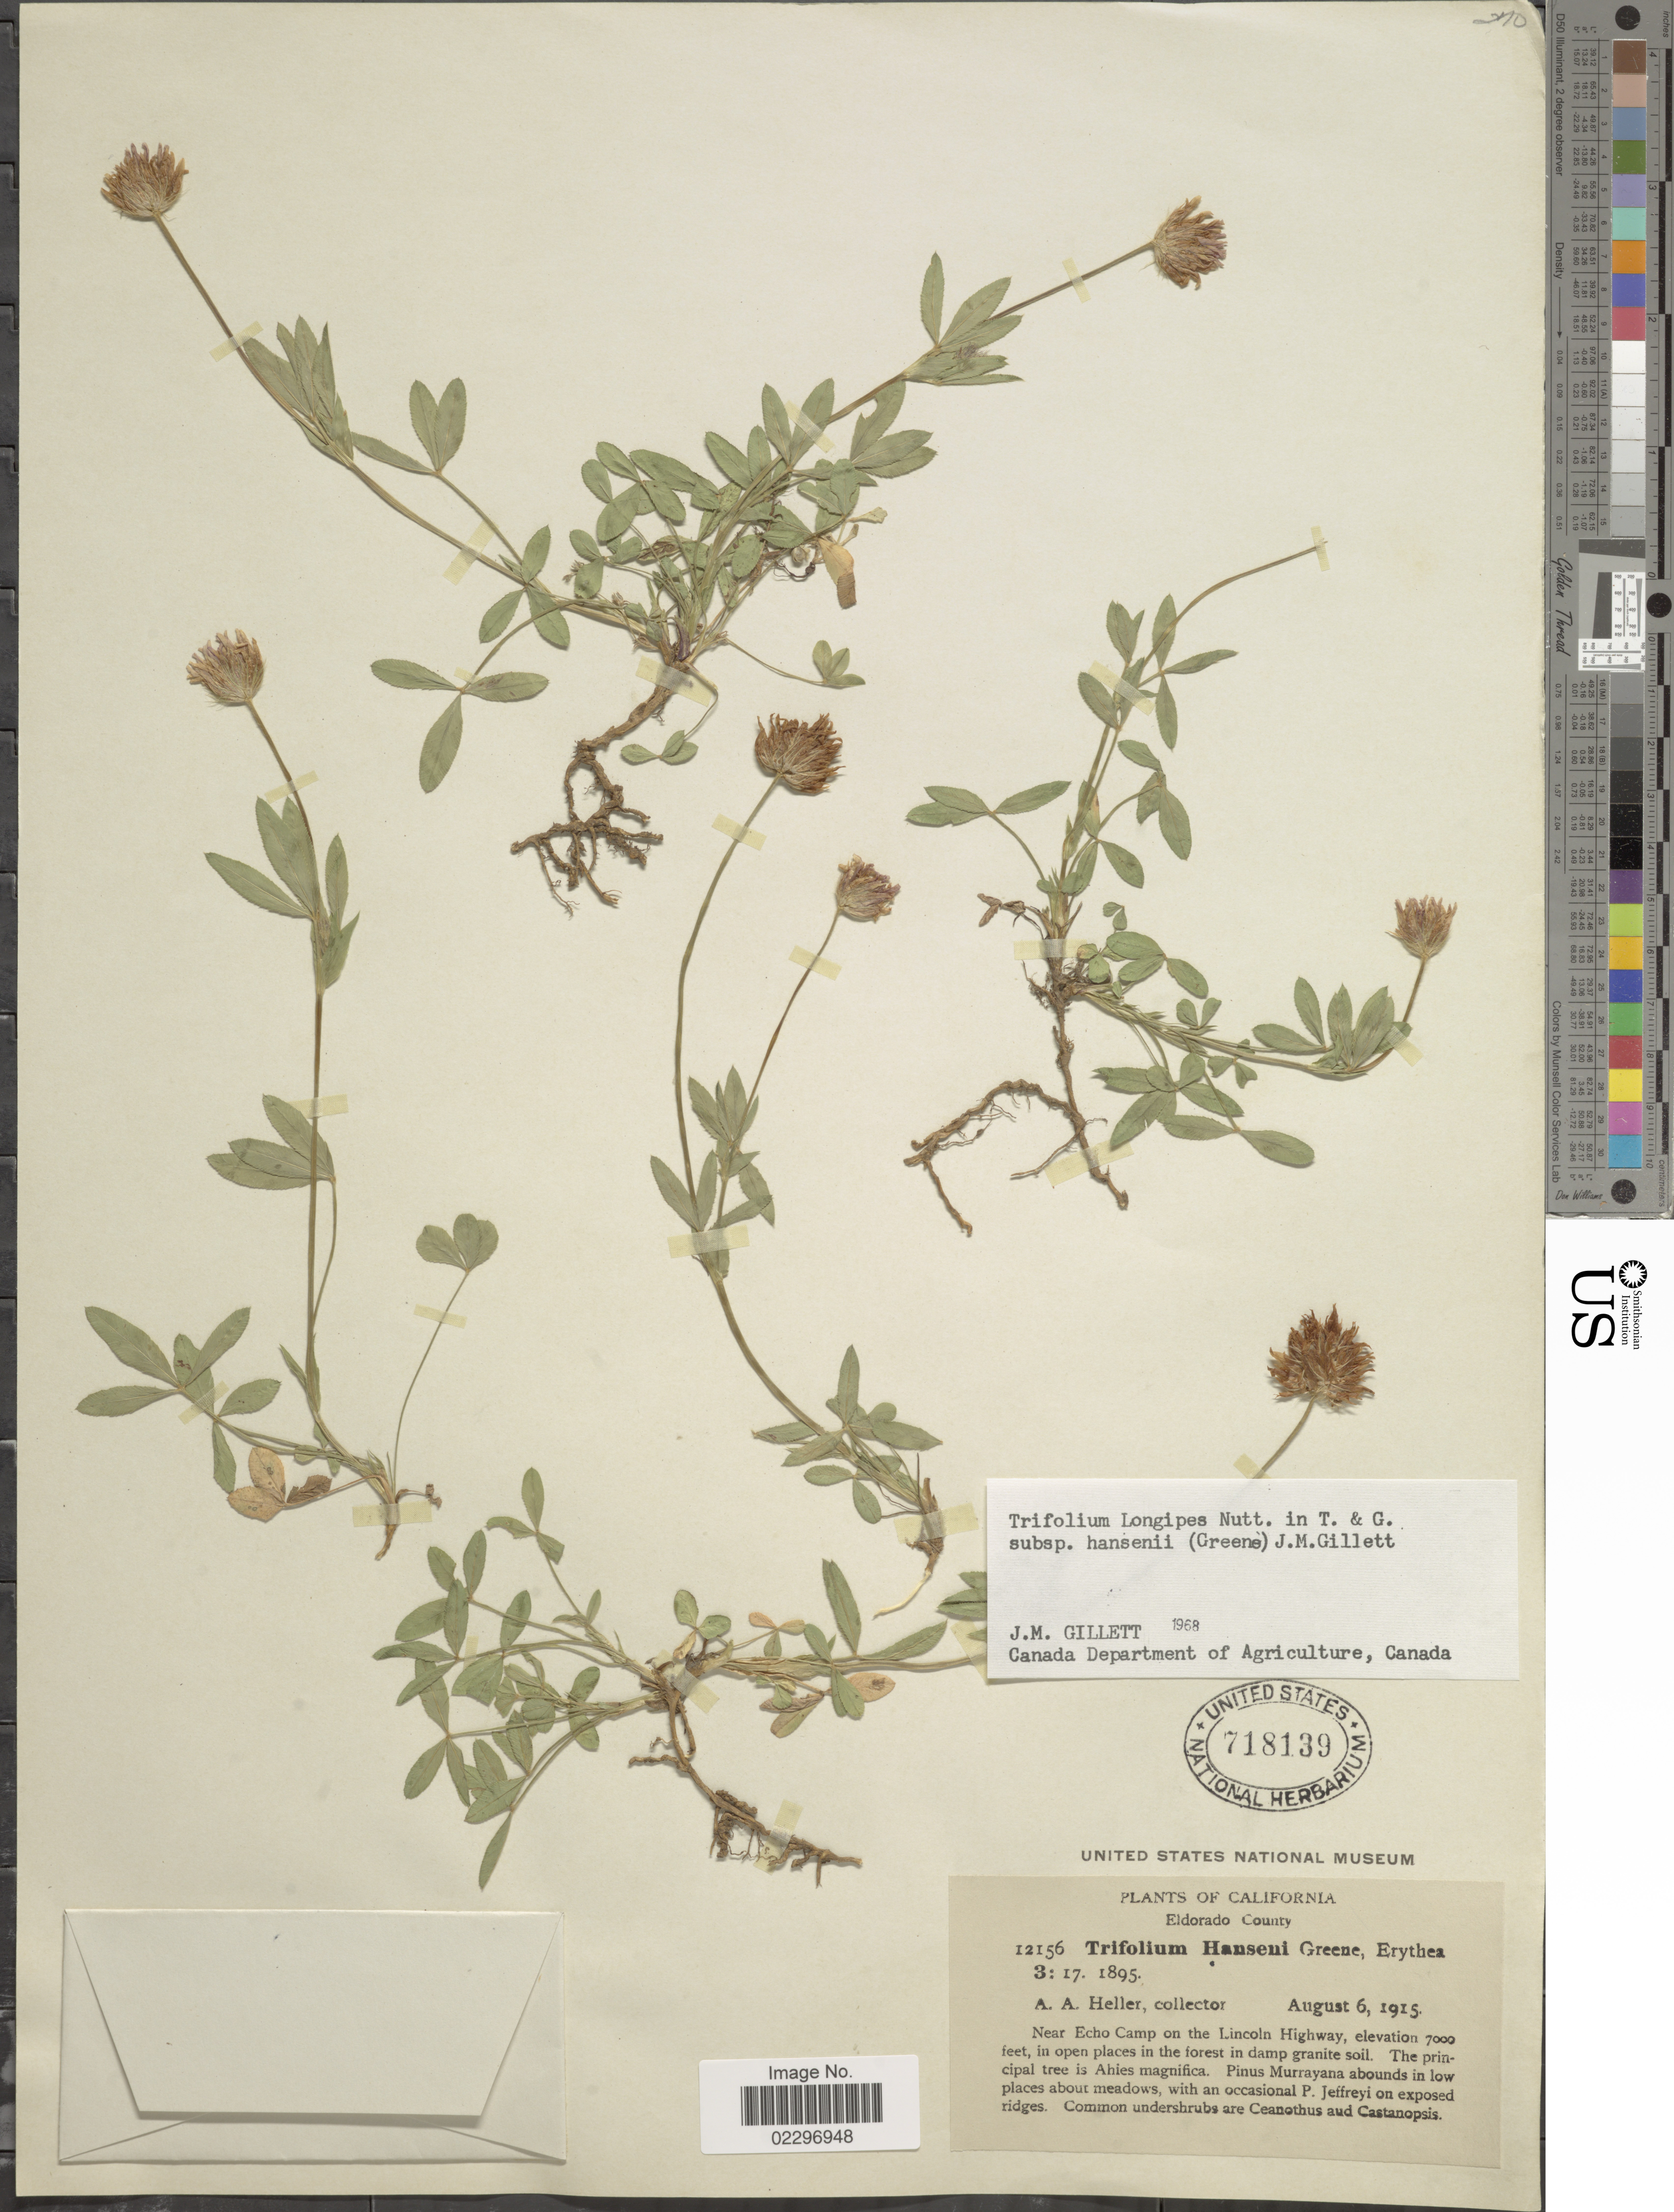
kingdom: Plantae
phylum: Tracheophyta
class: Magnoliopsida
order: Fabales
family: Fabaceae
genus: Trifolium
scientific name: Trifolium longipes subsp. hansenii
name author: (Greene) J.M. Gillett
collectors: A. A. Heller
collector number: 12156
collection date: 1915-08-06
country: United States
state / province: California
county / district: El Dorado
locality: Eldorado County, Near Echo Camp on the Lincoln Highway, in open places in the forest in damp granite soil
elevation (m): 2134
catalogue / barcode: US 718139